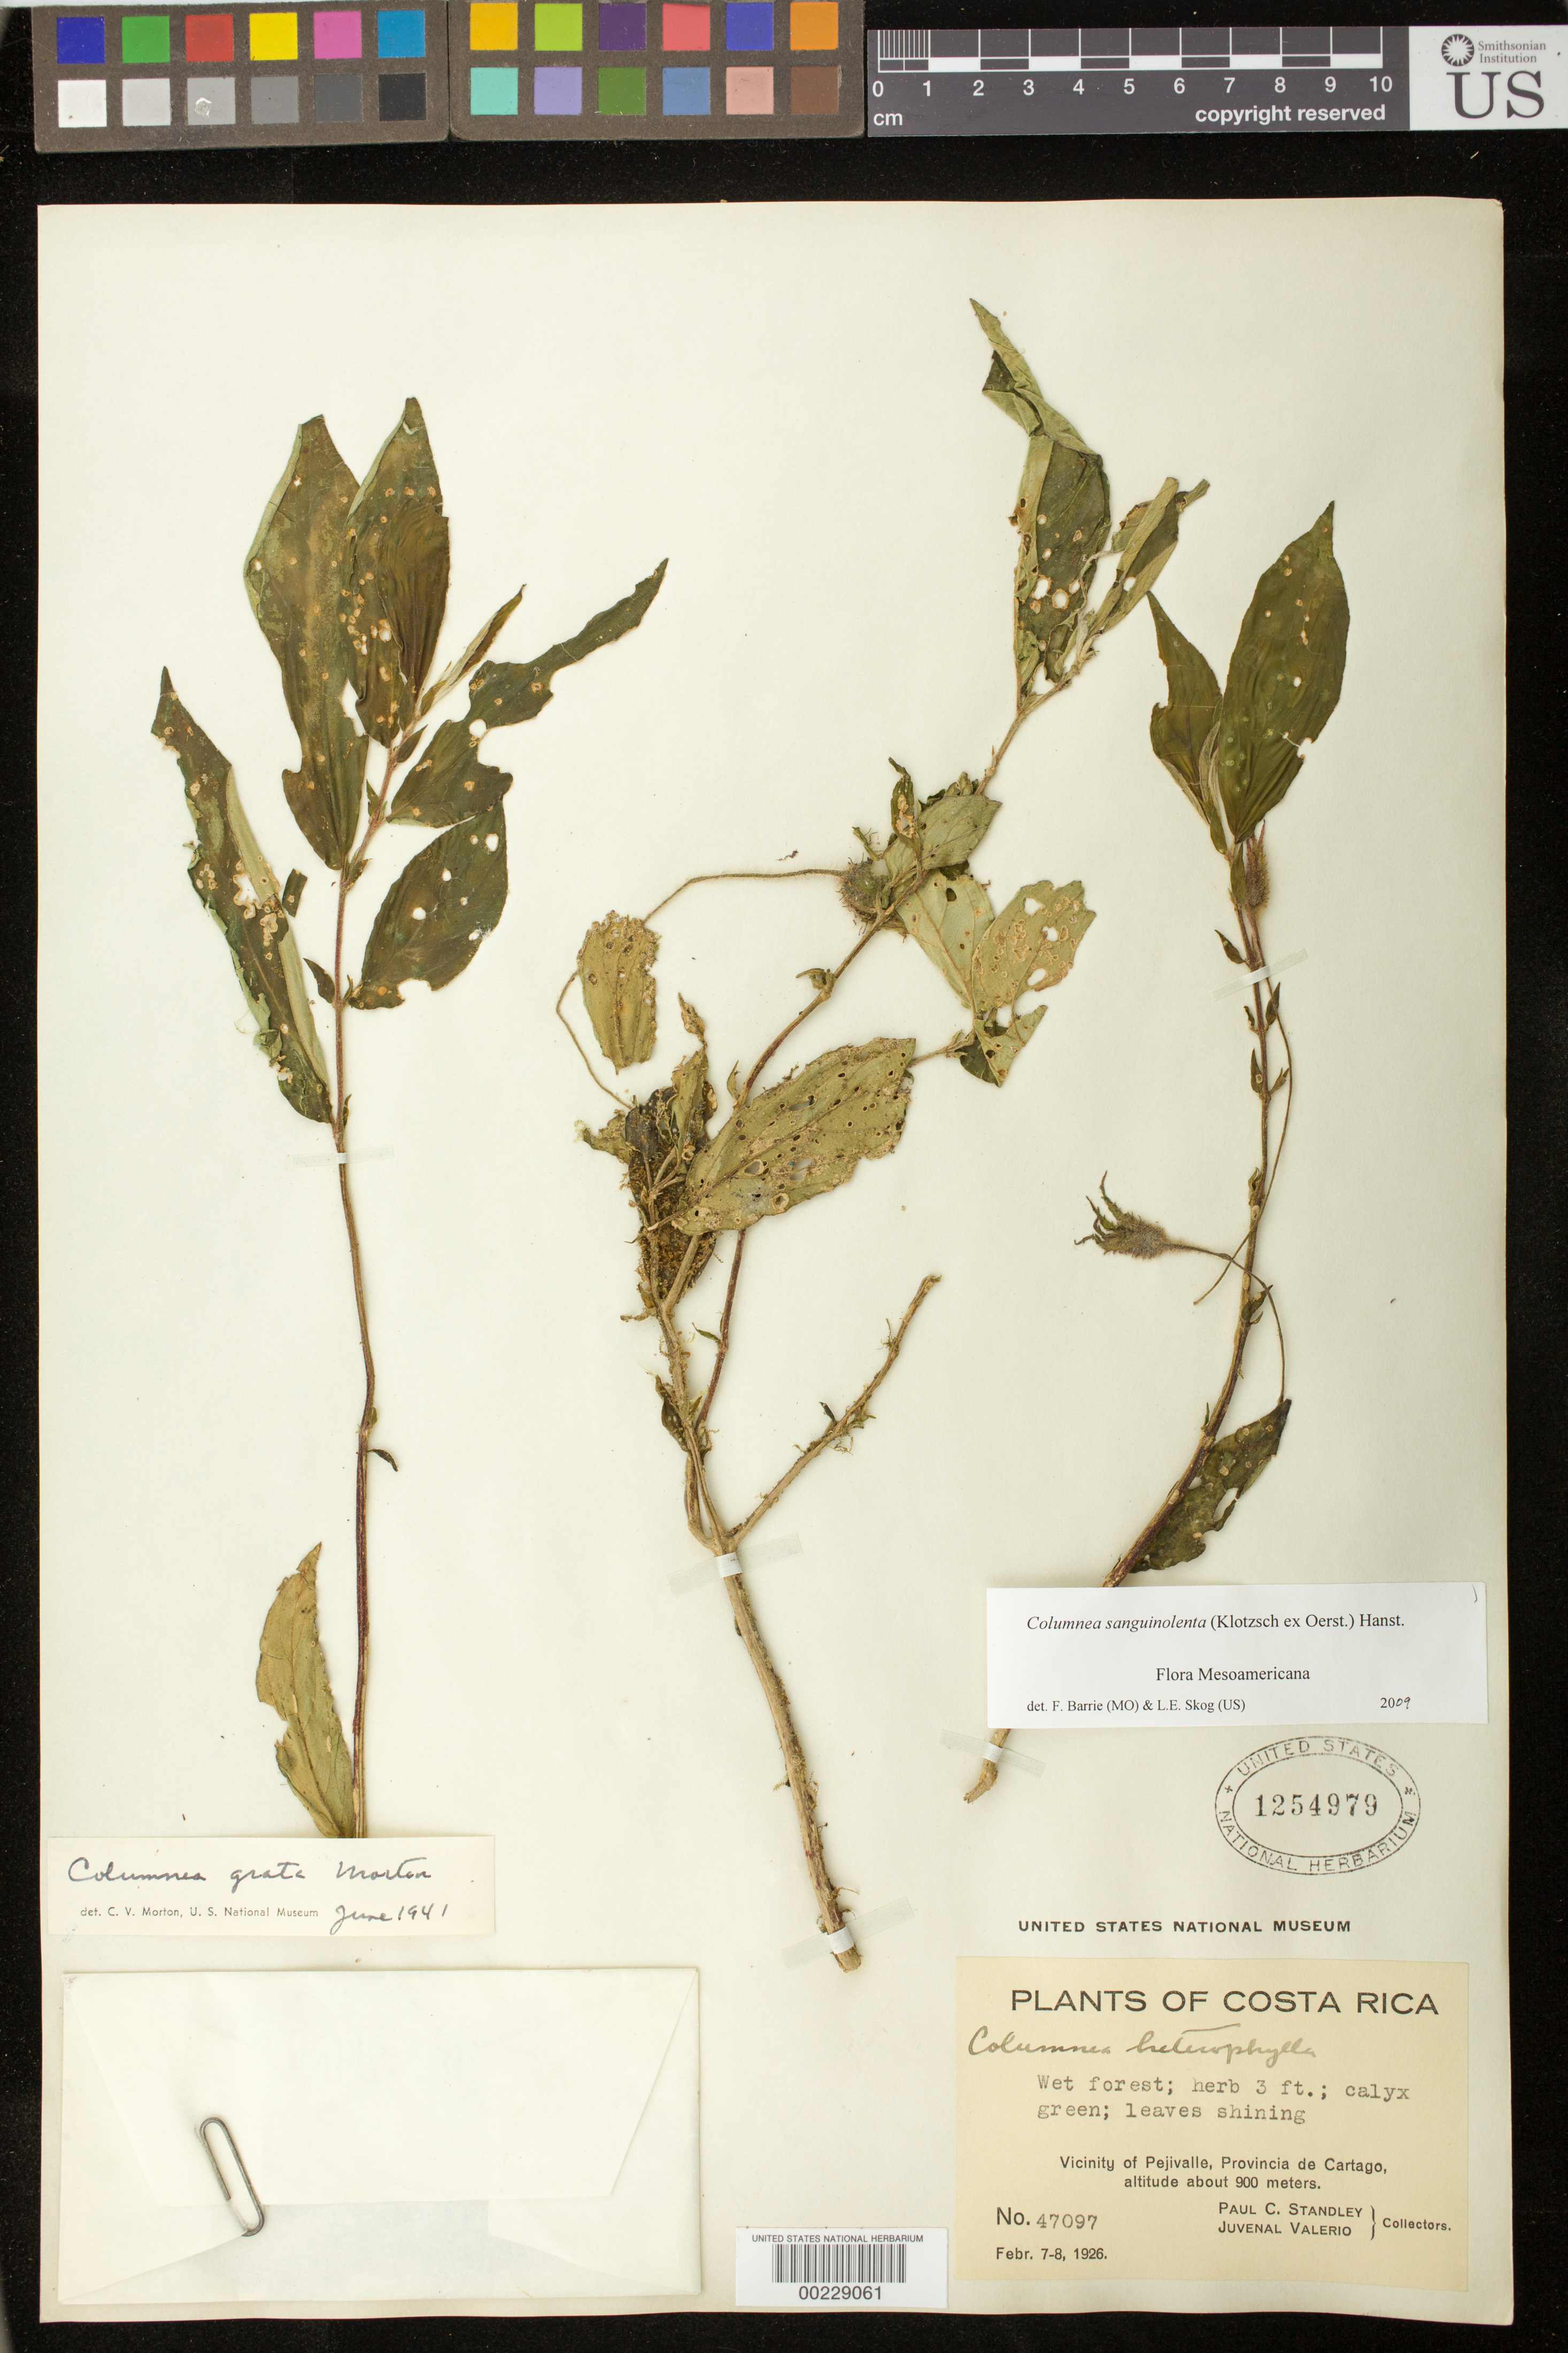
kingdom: Plantae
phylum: Tracheophyta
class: Magnoliopsida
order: Lamiales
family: Gesneriaceae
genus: Columnea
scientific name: Columnea sanguinolenta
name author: (Klotzsch ex Oerst.) Hanst.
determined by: Barrie, F. R.; Skog, Laurence E.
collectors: P. C. Standley & J. Valerio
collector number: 47097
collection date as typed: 7-8 Feb 1926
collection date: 1926-02-07/1926-02-08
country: Costa Rica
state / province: Cartago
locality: Vicinity of Pejivalle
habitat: Wet forest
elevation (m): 900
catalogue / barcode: US 1254979